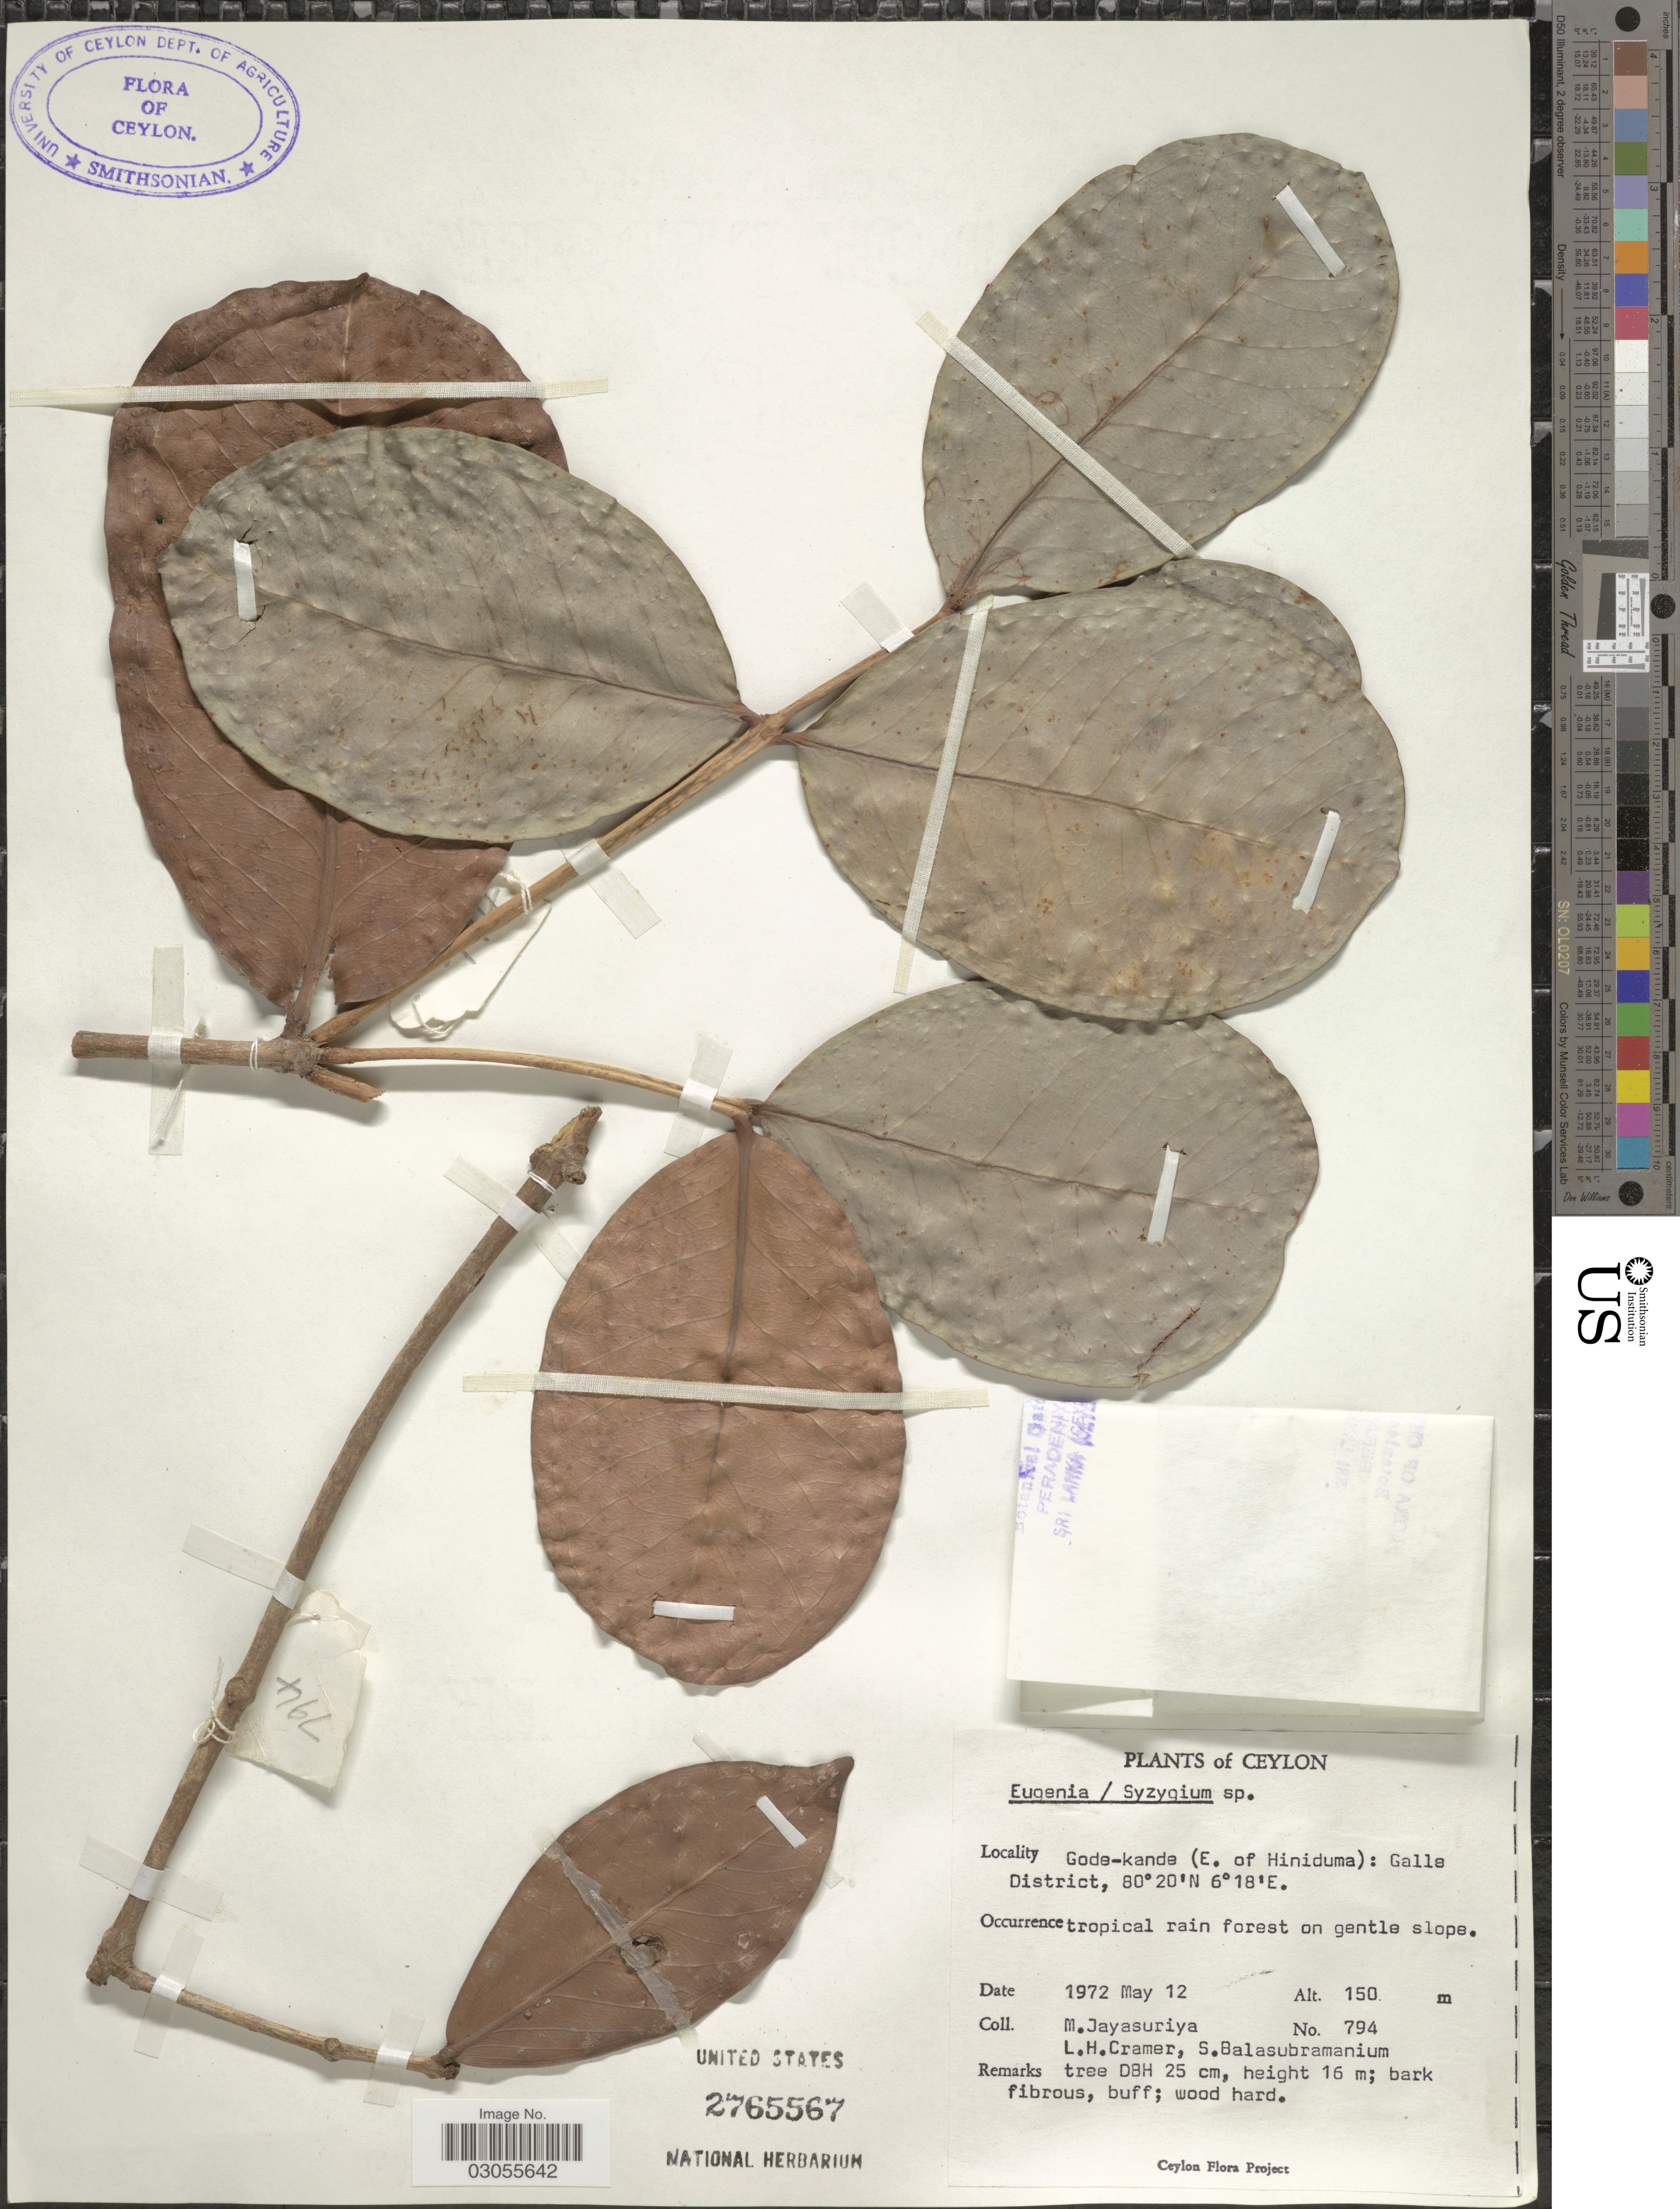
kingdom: Plantae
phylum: Tracheophyta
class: Magnoliopsida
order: Myrtales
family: Myrtaceae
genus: Eugenia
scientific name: Eugenia sp.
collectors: M. Jayasuriya, L. H. Cramer & S. Balasubramanium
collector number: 794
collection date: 1972-05-12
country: Sri Lanka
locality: Ceylon. Gode-kanda (E. of Hiniduma): Galle District.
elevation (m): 150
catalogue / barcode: US 2765567